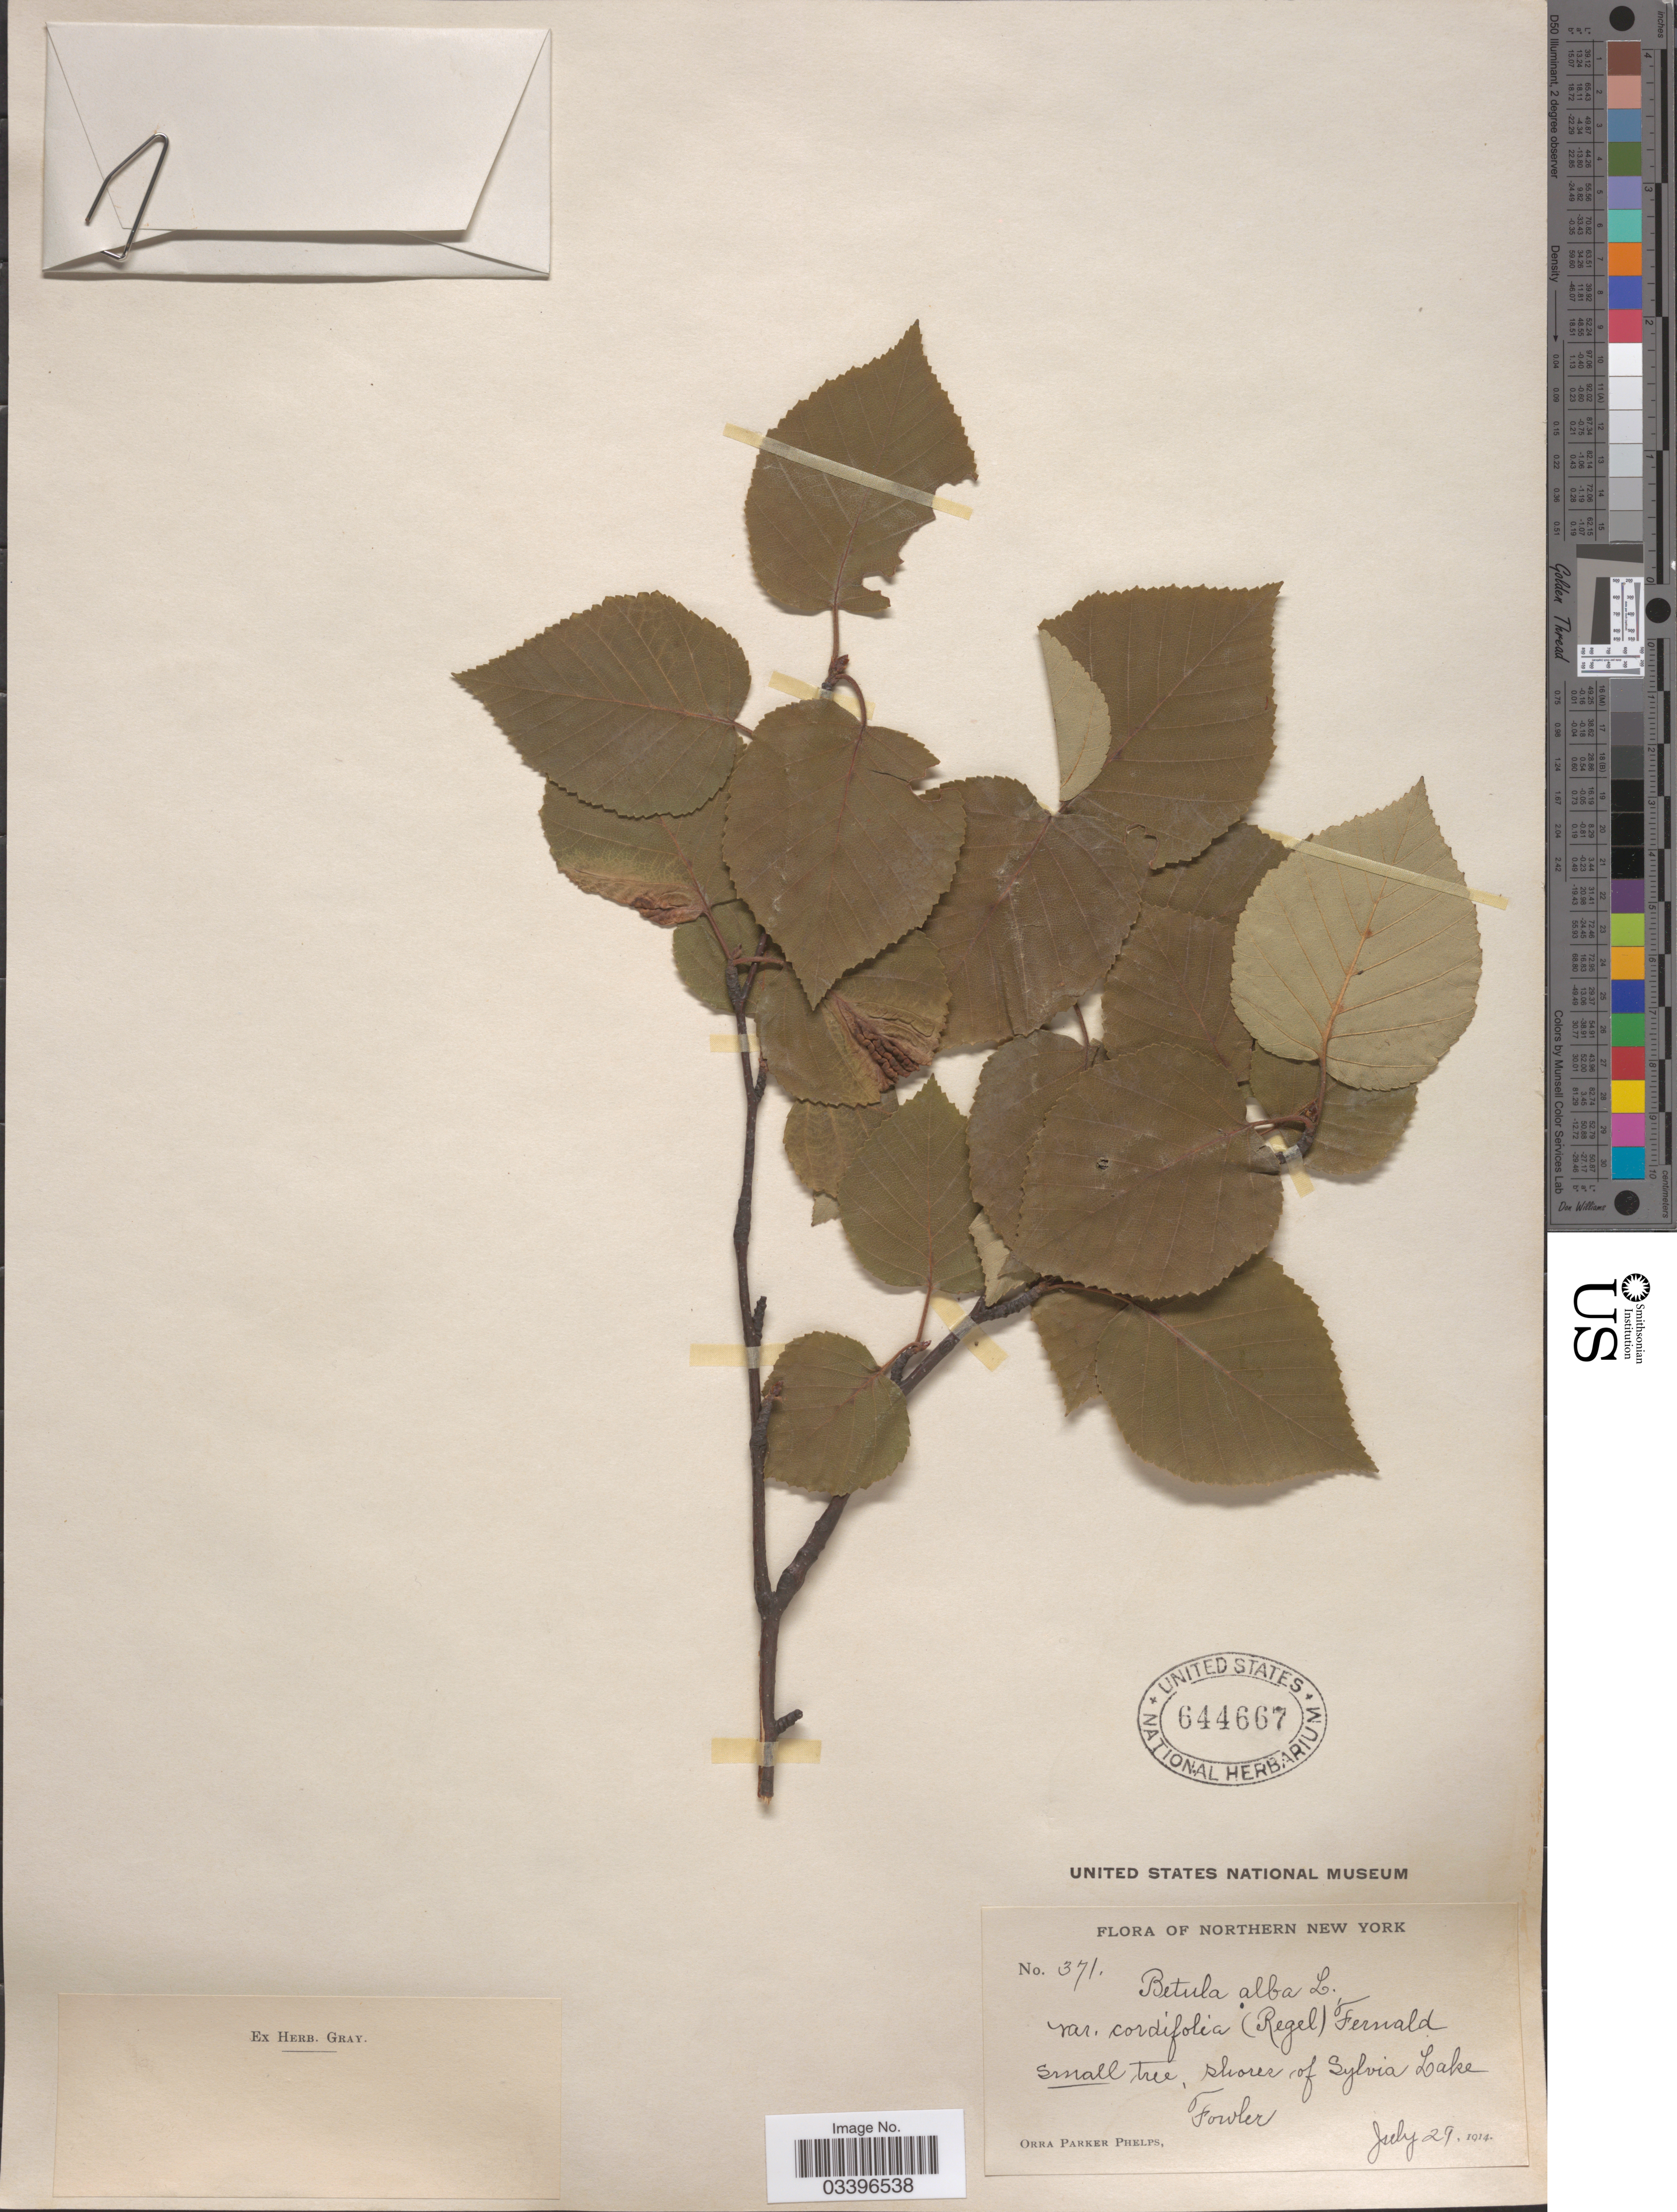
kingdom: Plantae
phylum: Tracheophyta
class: Magnoliopsida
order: Fagales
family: Betulaceae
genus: Betula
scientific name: Betula papyrifera var. cordifolia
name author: (Regel) Regel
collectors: O. P. Phelps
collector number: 371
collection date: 1914-07-29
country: United States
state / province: New York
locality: Northern New York. Shores of Sylvia Lake Fowler.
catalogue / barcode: US 644667